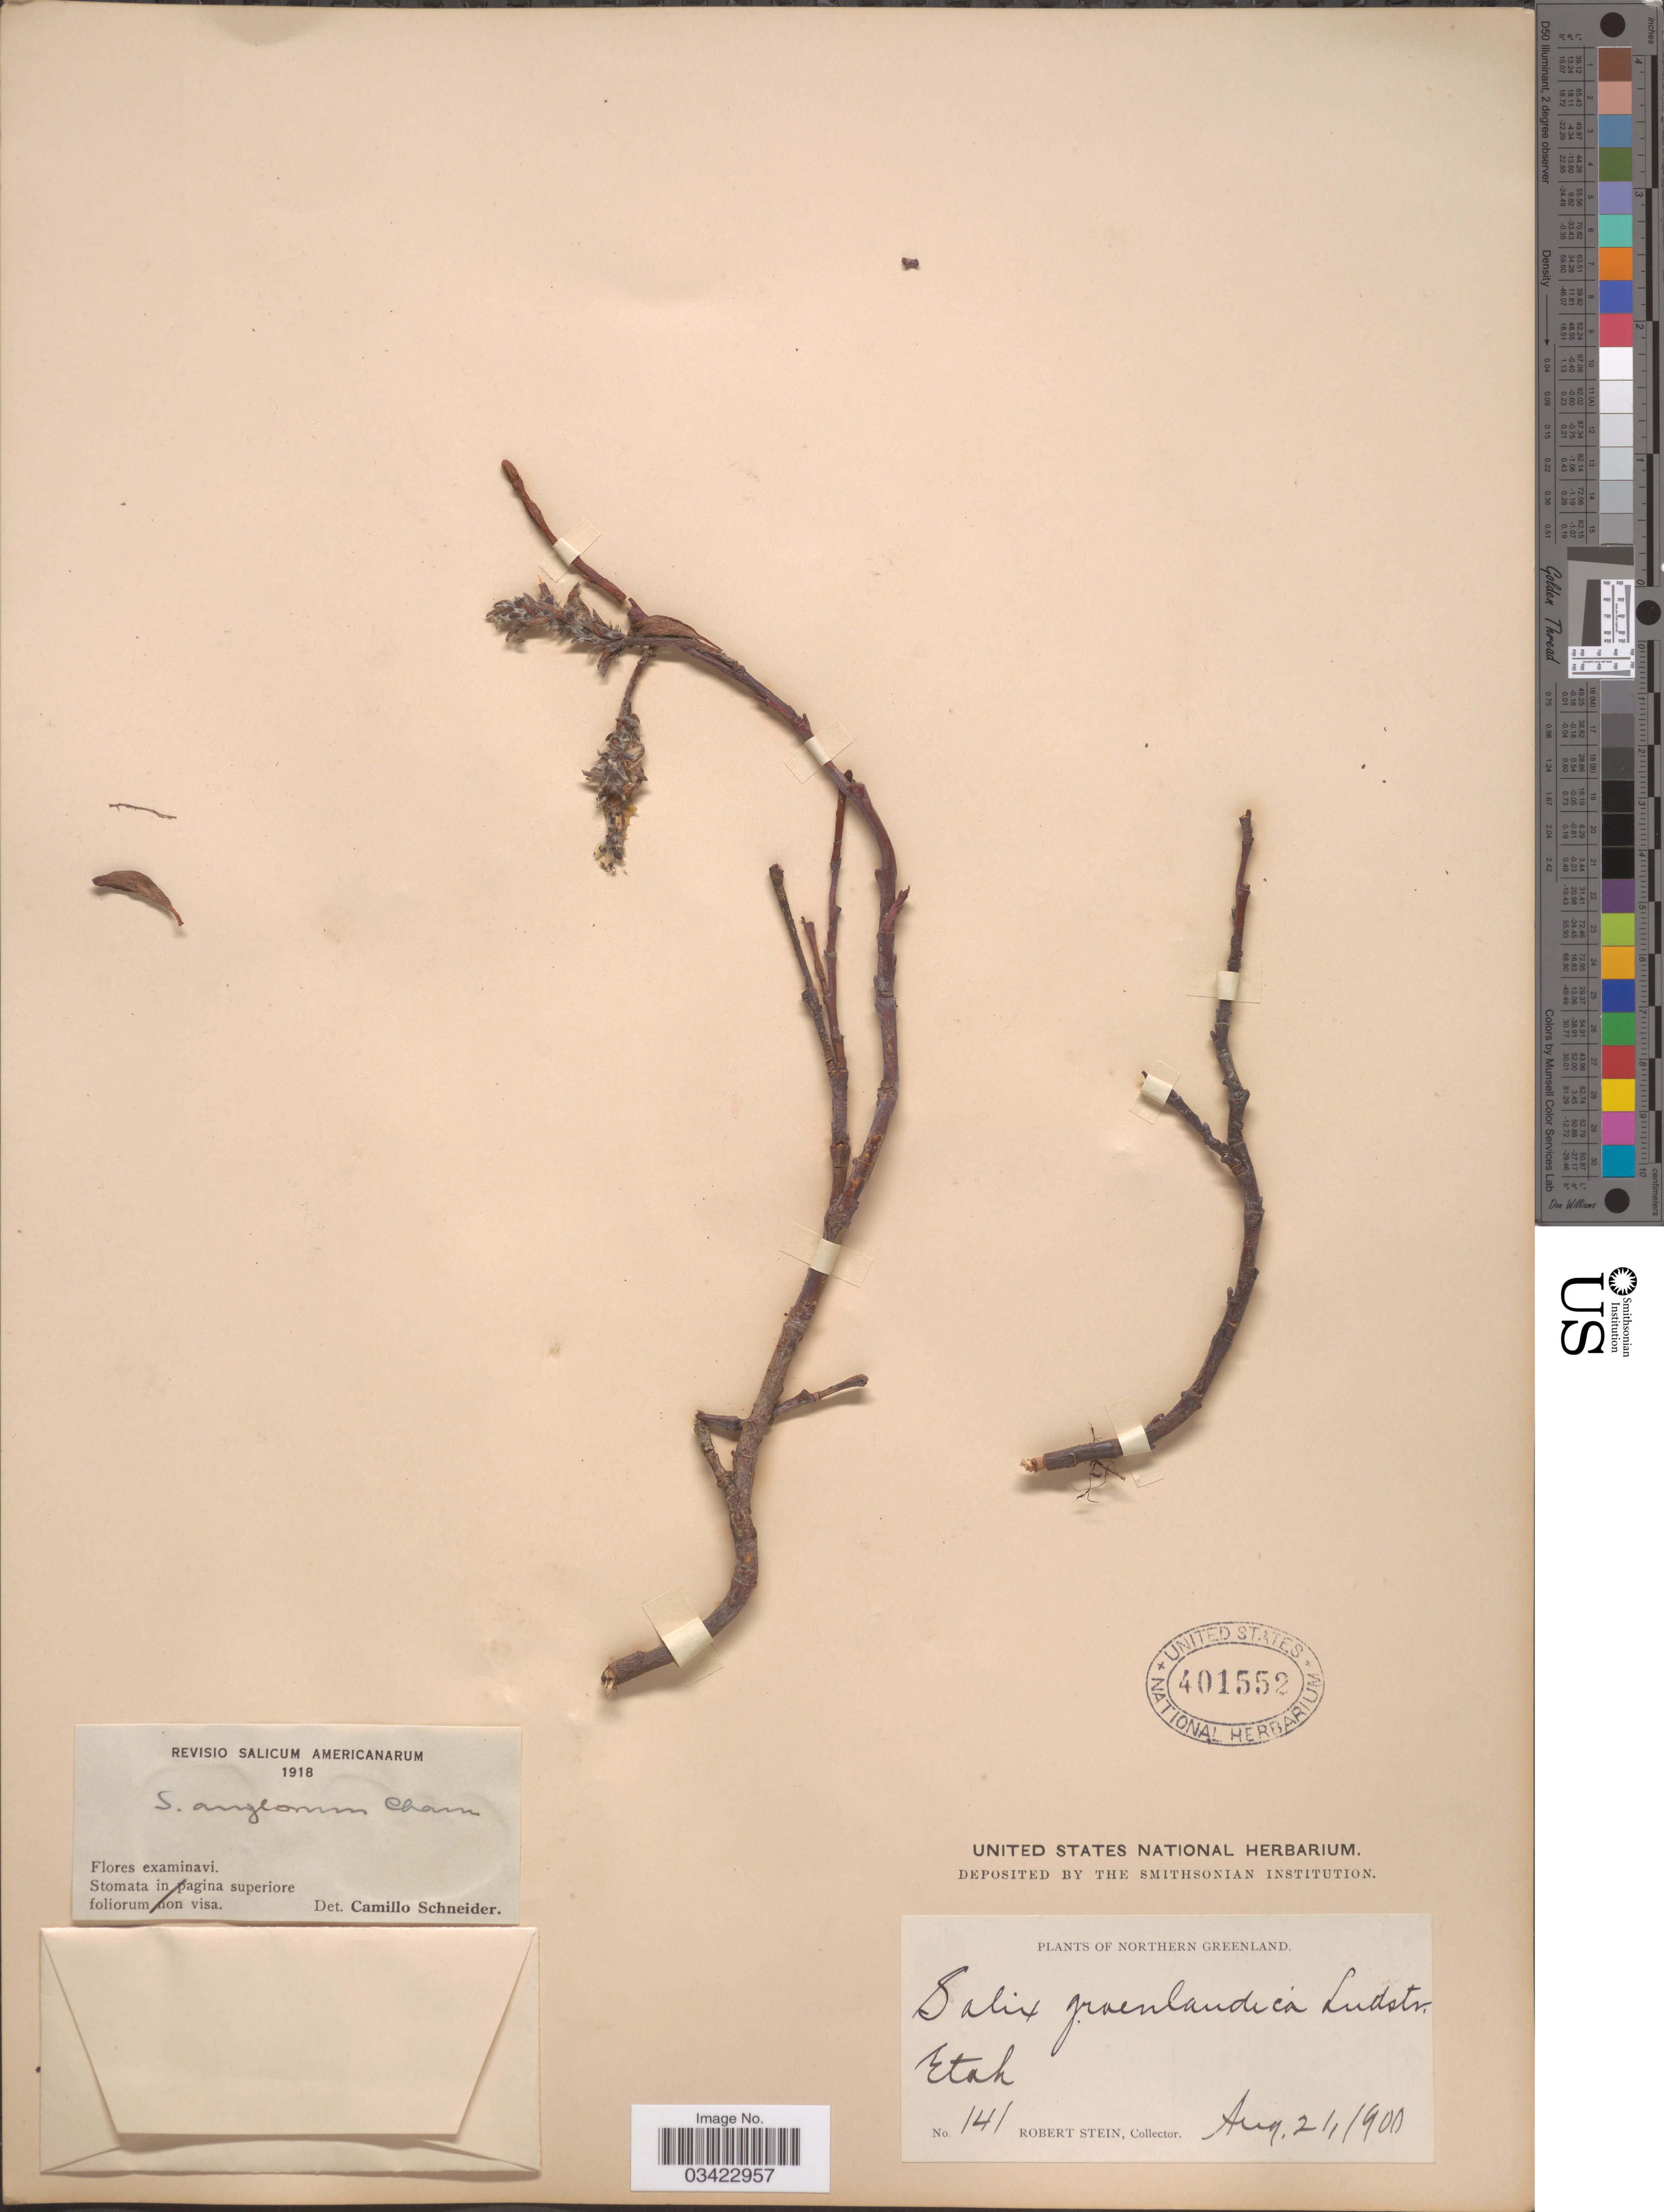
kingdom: Plantae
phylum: Tracheophyta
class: Magnoliopsida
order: Malpighiales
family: Salicaceae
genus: Salix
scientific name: Salix anglorum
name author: Cham.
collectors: R. Stein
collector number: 141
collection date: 1900-08-21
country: Greenland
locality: Northern Greenland. Etah.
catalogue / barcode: US 401552